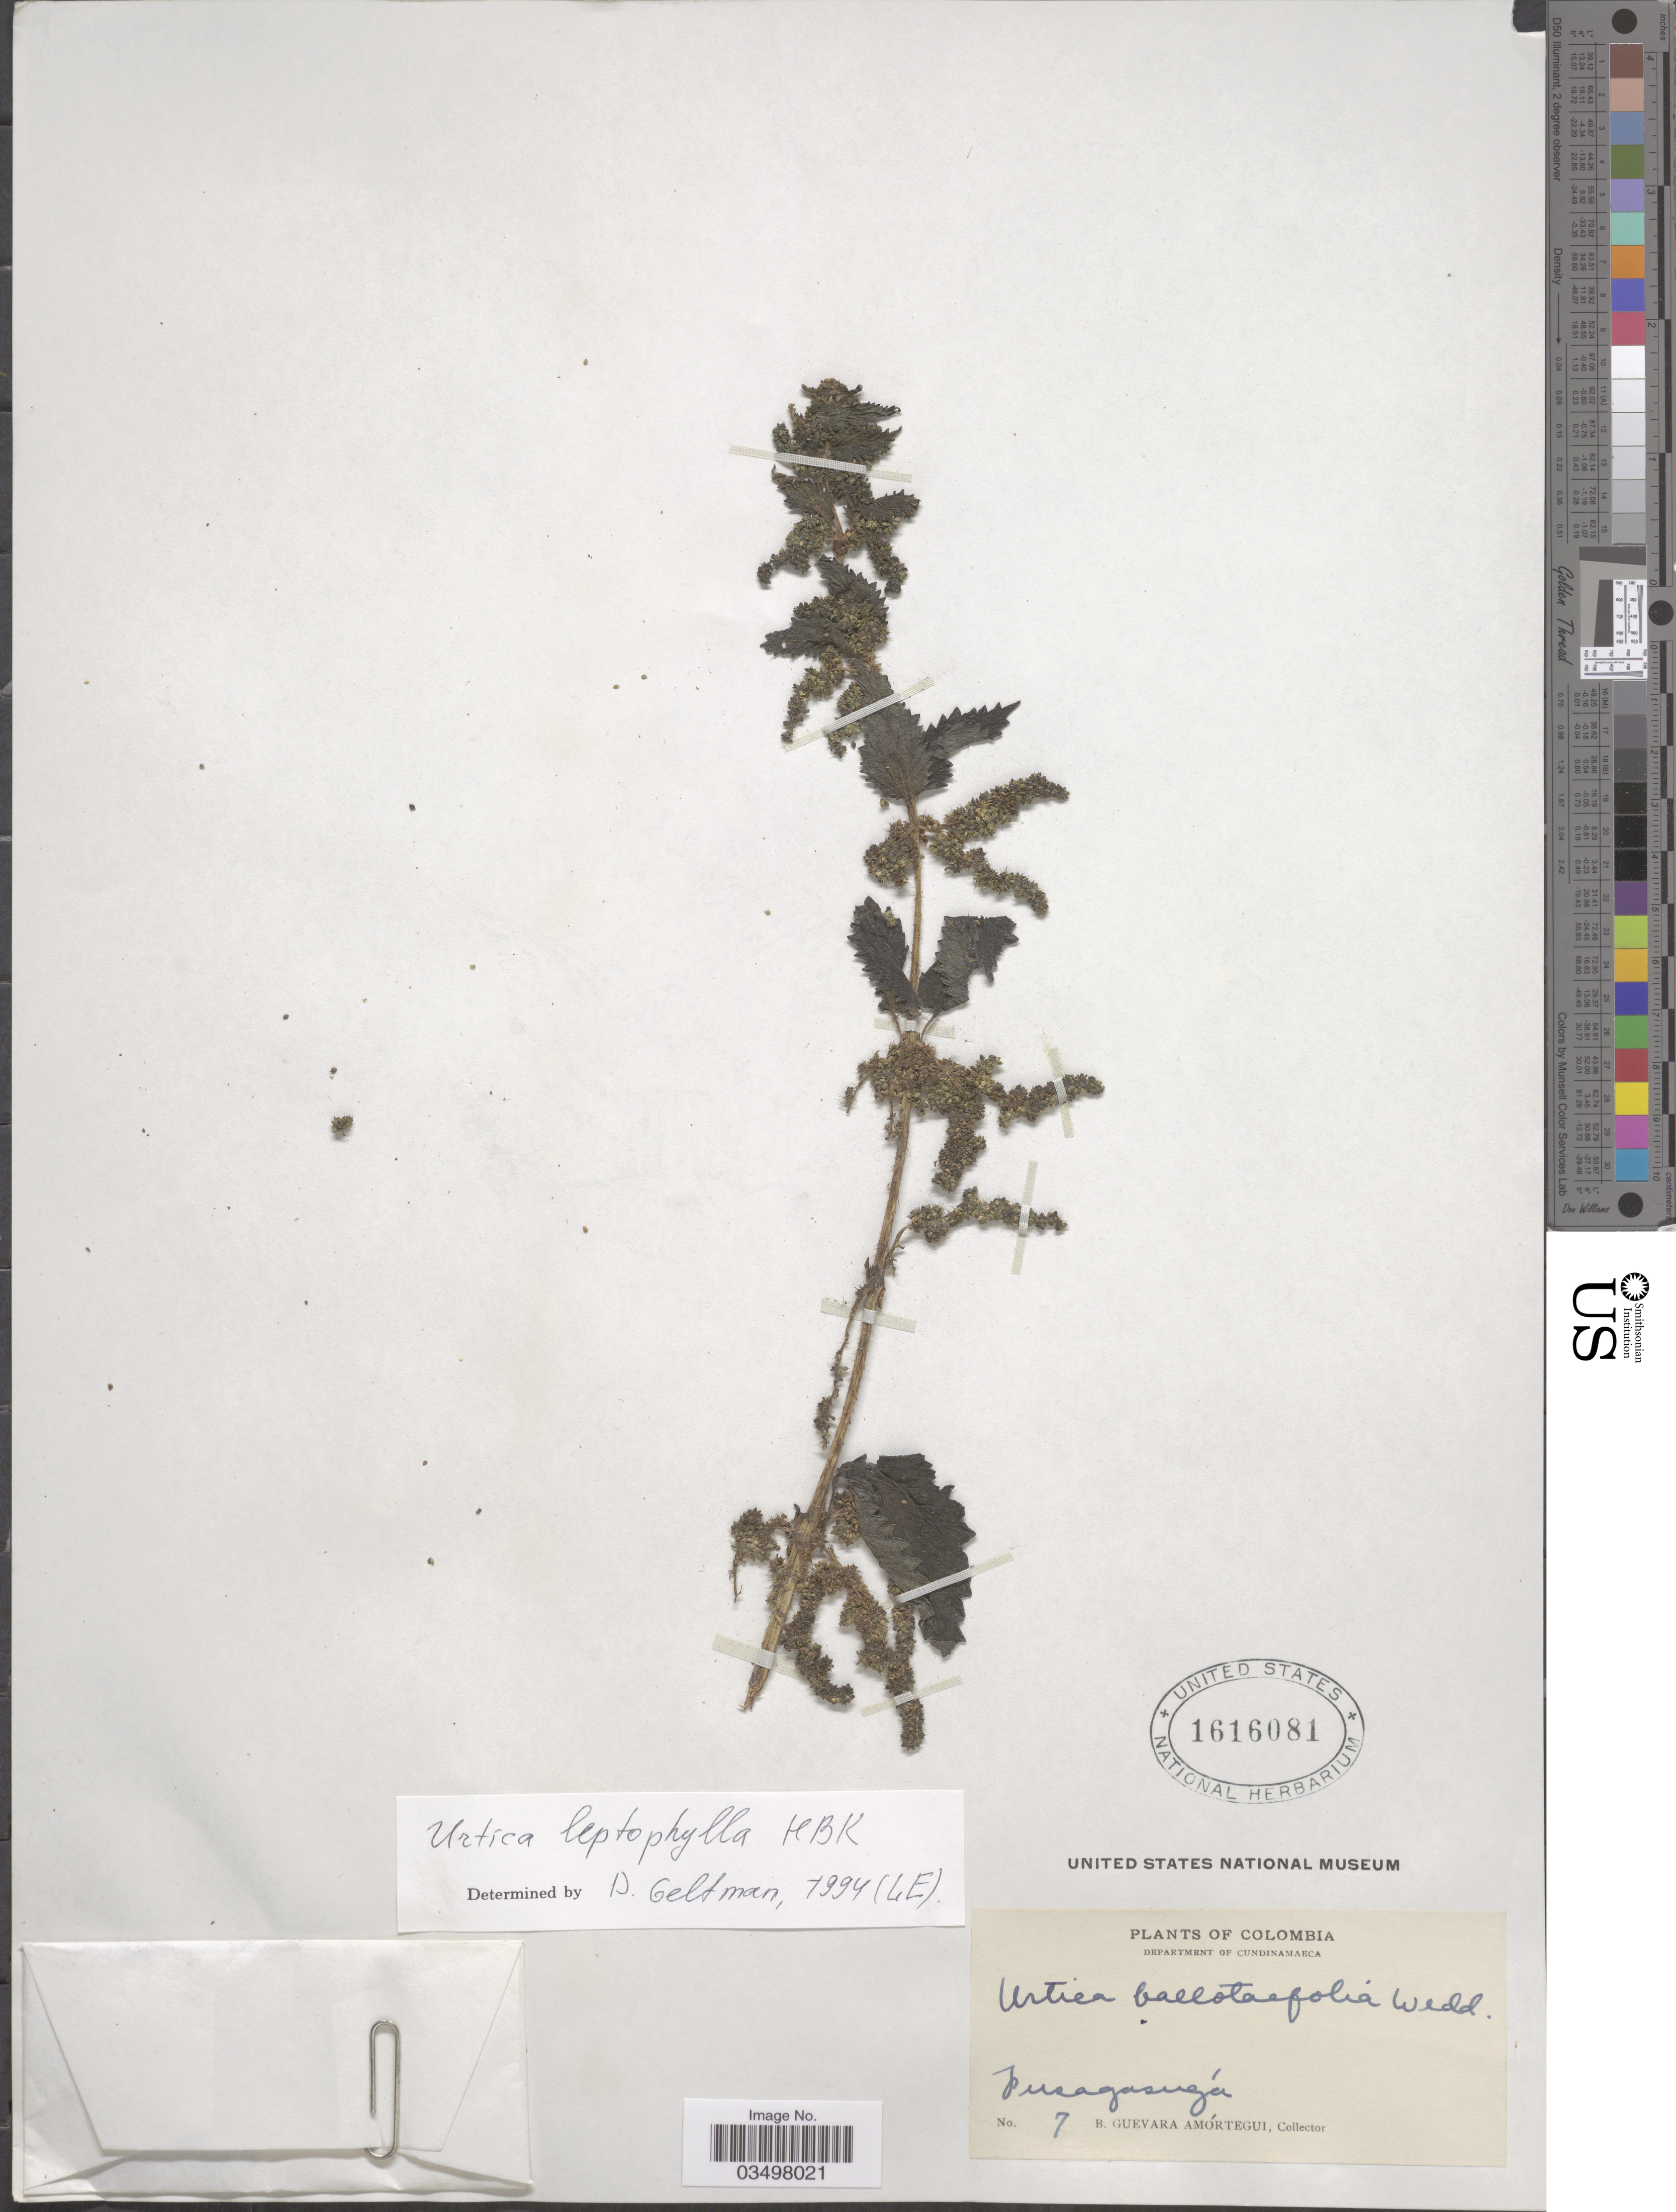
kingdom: Plantae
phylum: Tracheophyta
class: Magnoliopsida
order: Rosales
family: Urticaceae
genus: Urtica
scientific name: Urtica leptophylla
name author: Kunth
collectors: B. Guevara Amortegui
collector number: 7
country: Colombia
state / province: Cundinamarca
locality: Department of Cundinamarca. Fusagasugá.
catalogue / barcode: US 1616081